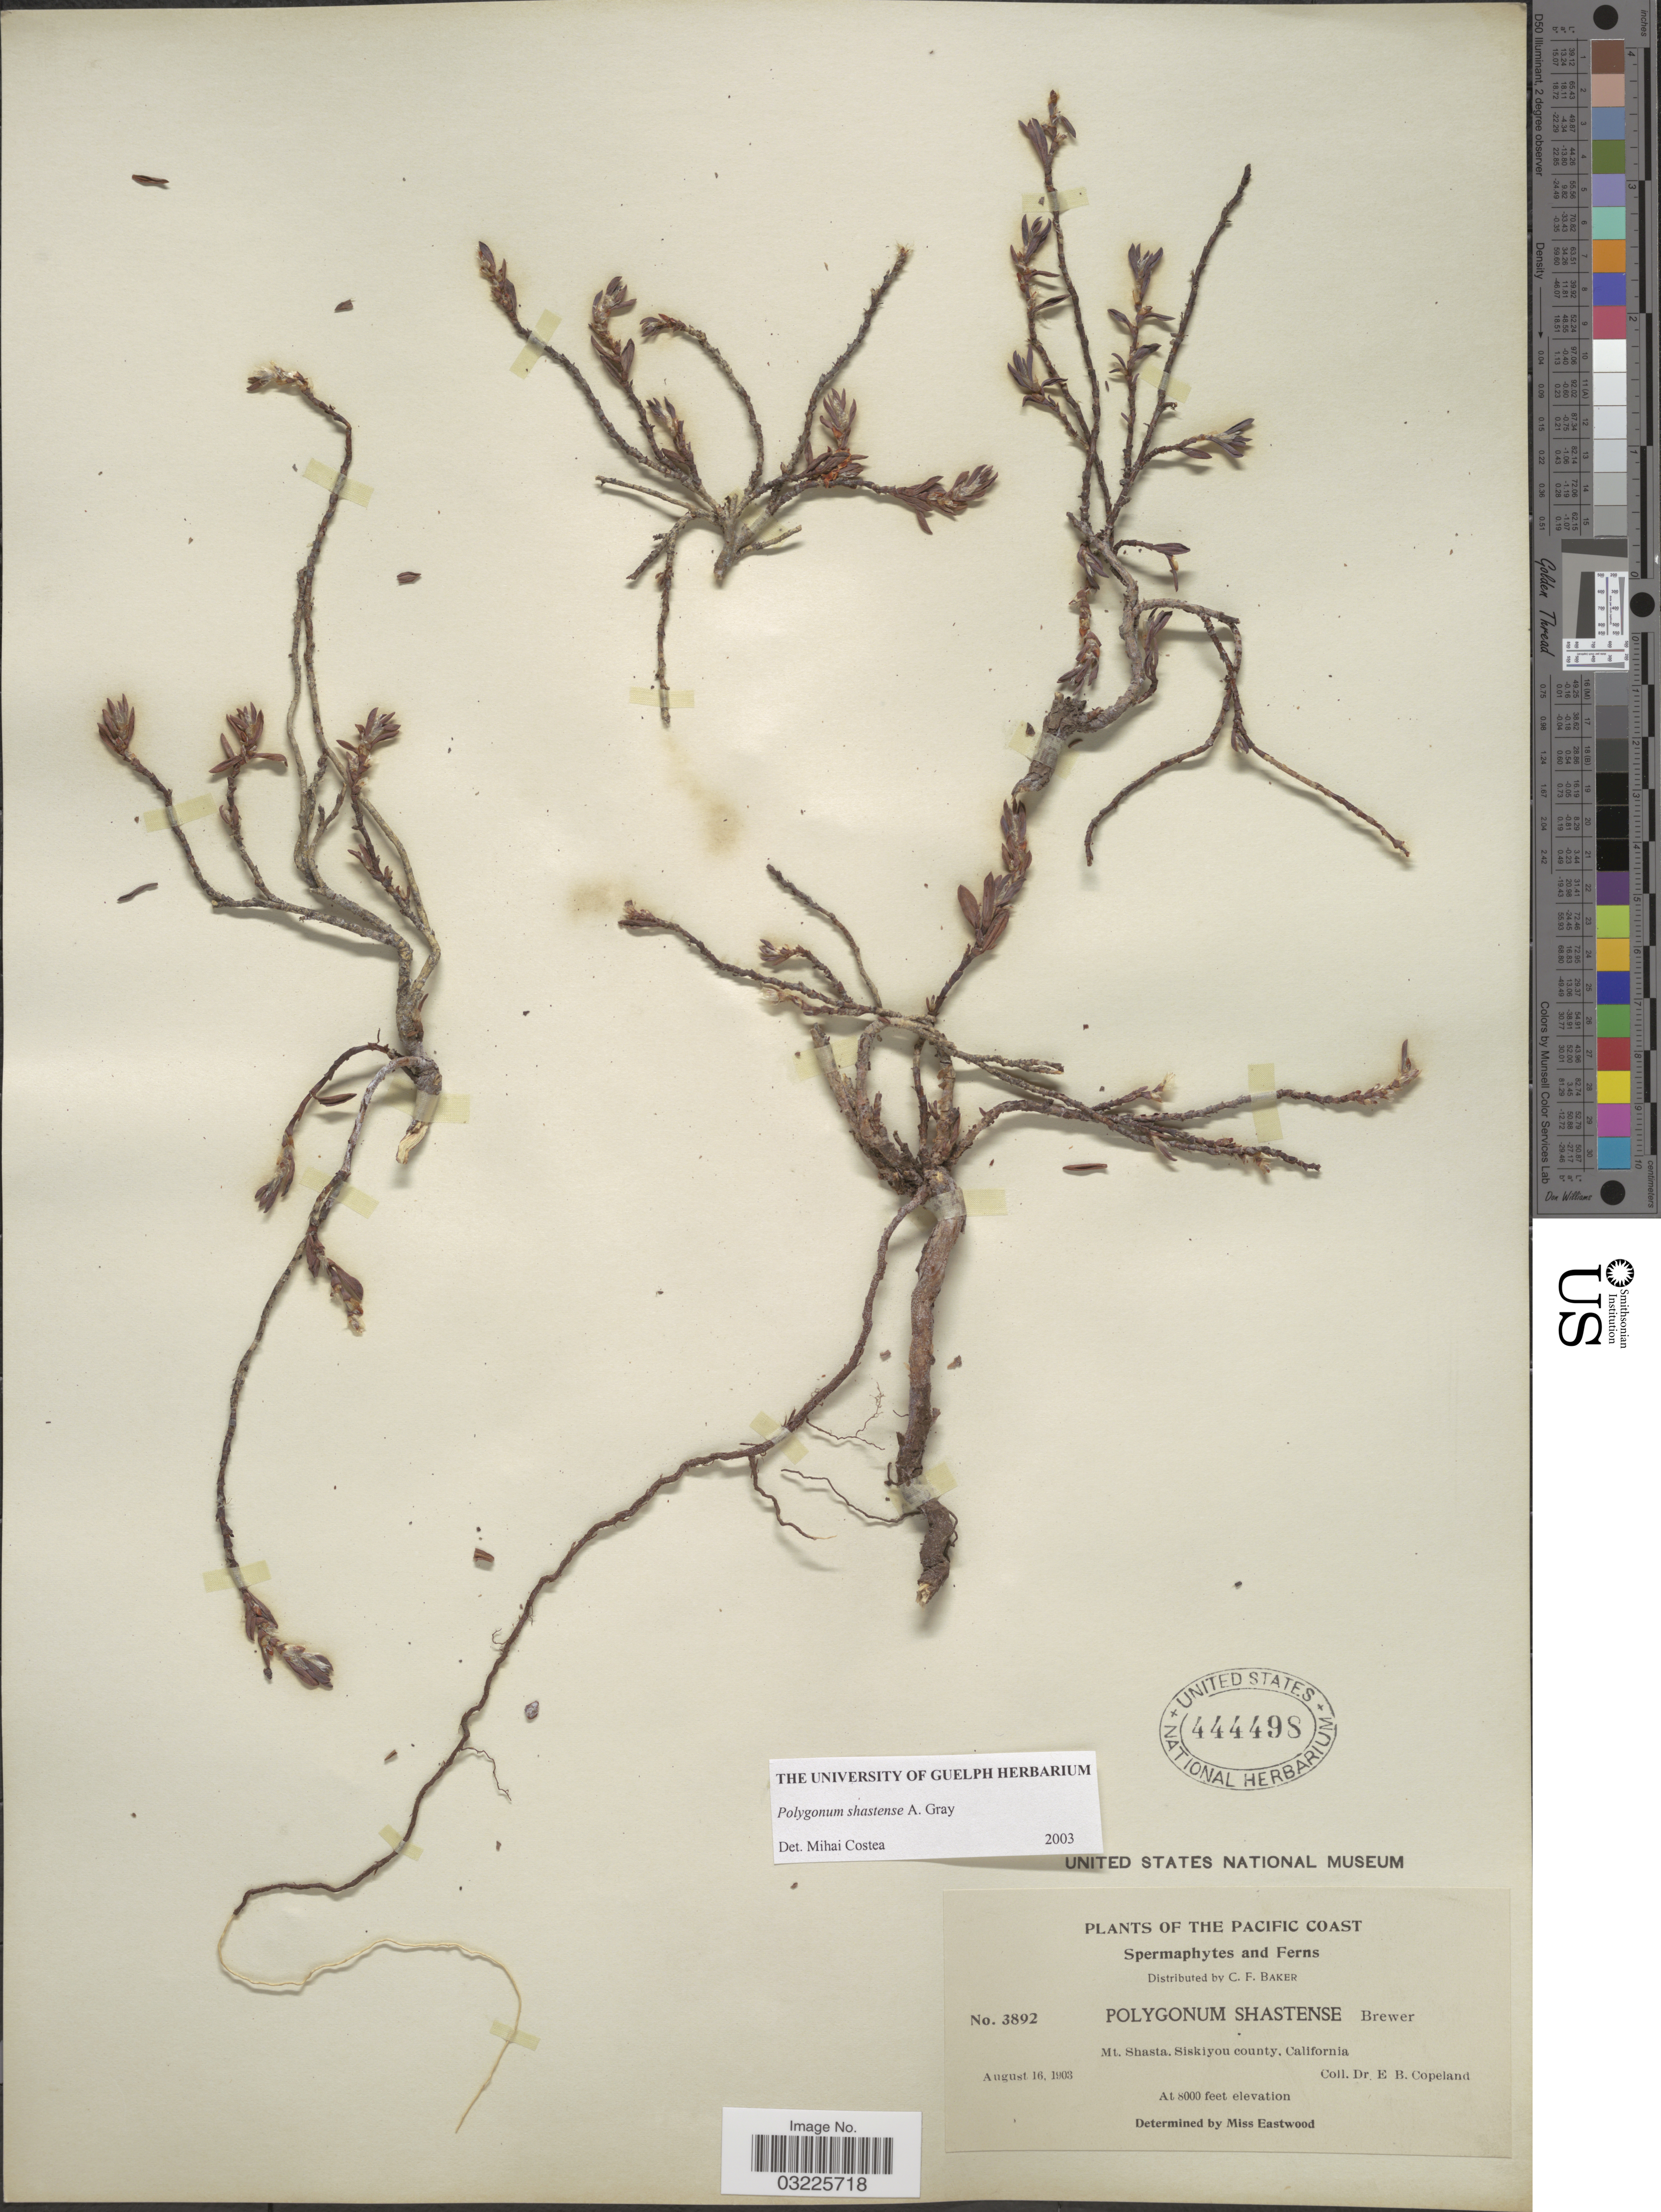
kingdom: Plantae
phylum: Tracheophyta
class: Magnoliopsida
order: Caryophyllales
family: Polygonaceae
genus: Polygonum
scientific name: Polygonum shastense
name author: W.H. Brewer ex A. Gray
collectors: E. B. Copeland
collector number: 3892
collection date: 1903-08-16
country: United States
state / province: California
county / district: Siskiyou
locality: The Pacific Coast. Mt. Shasta, Siskiyou county.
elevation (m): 2438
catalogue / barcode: US 444498